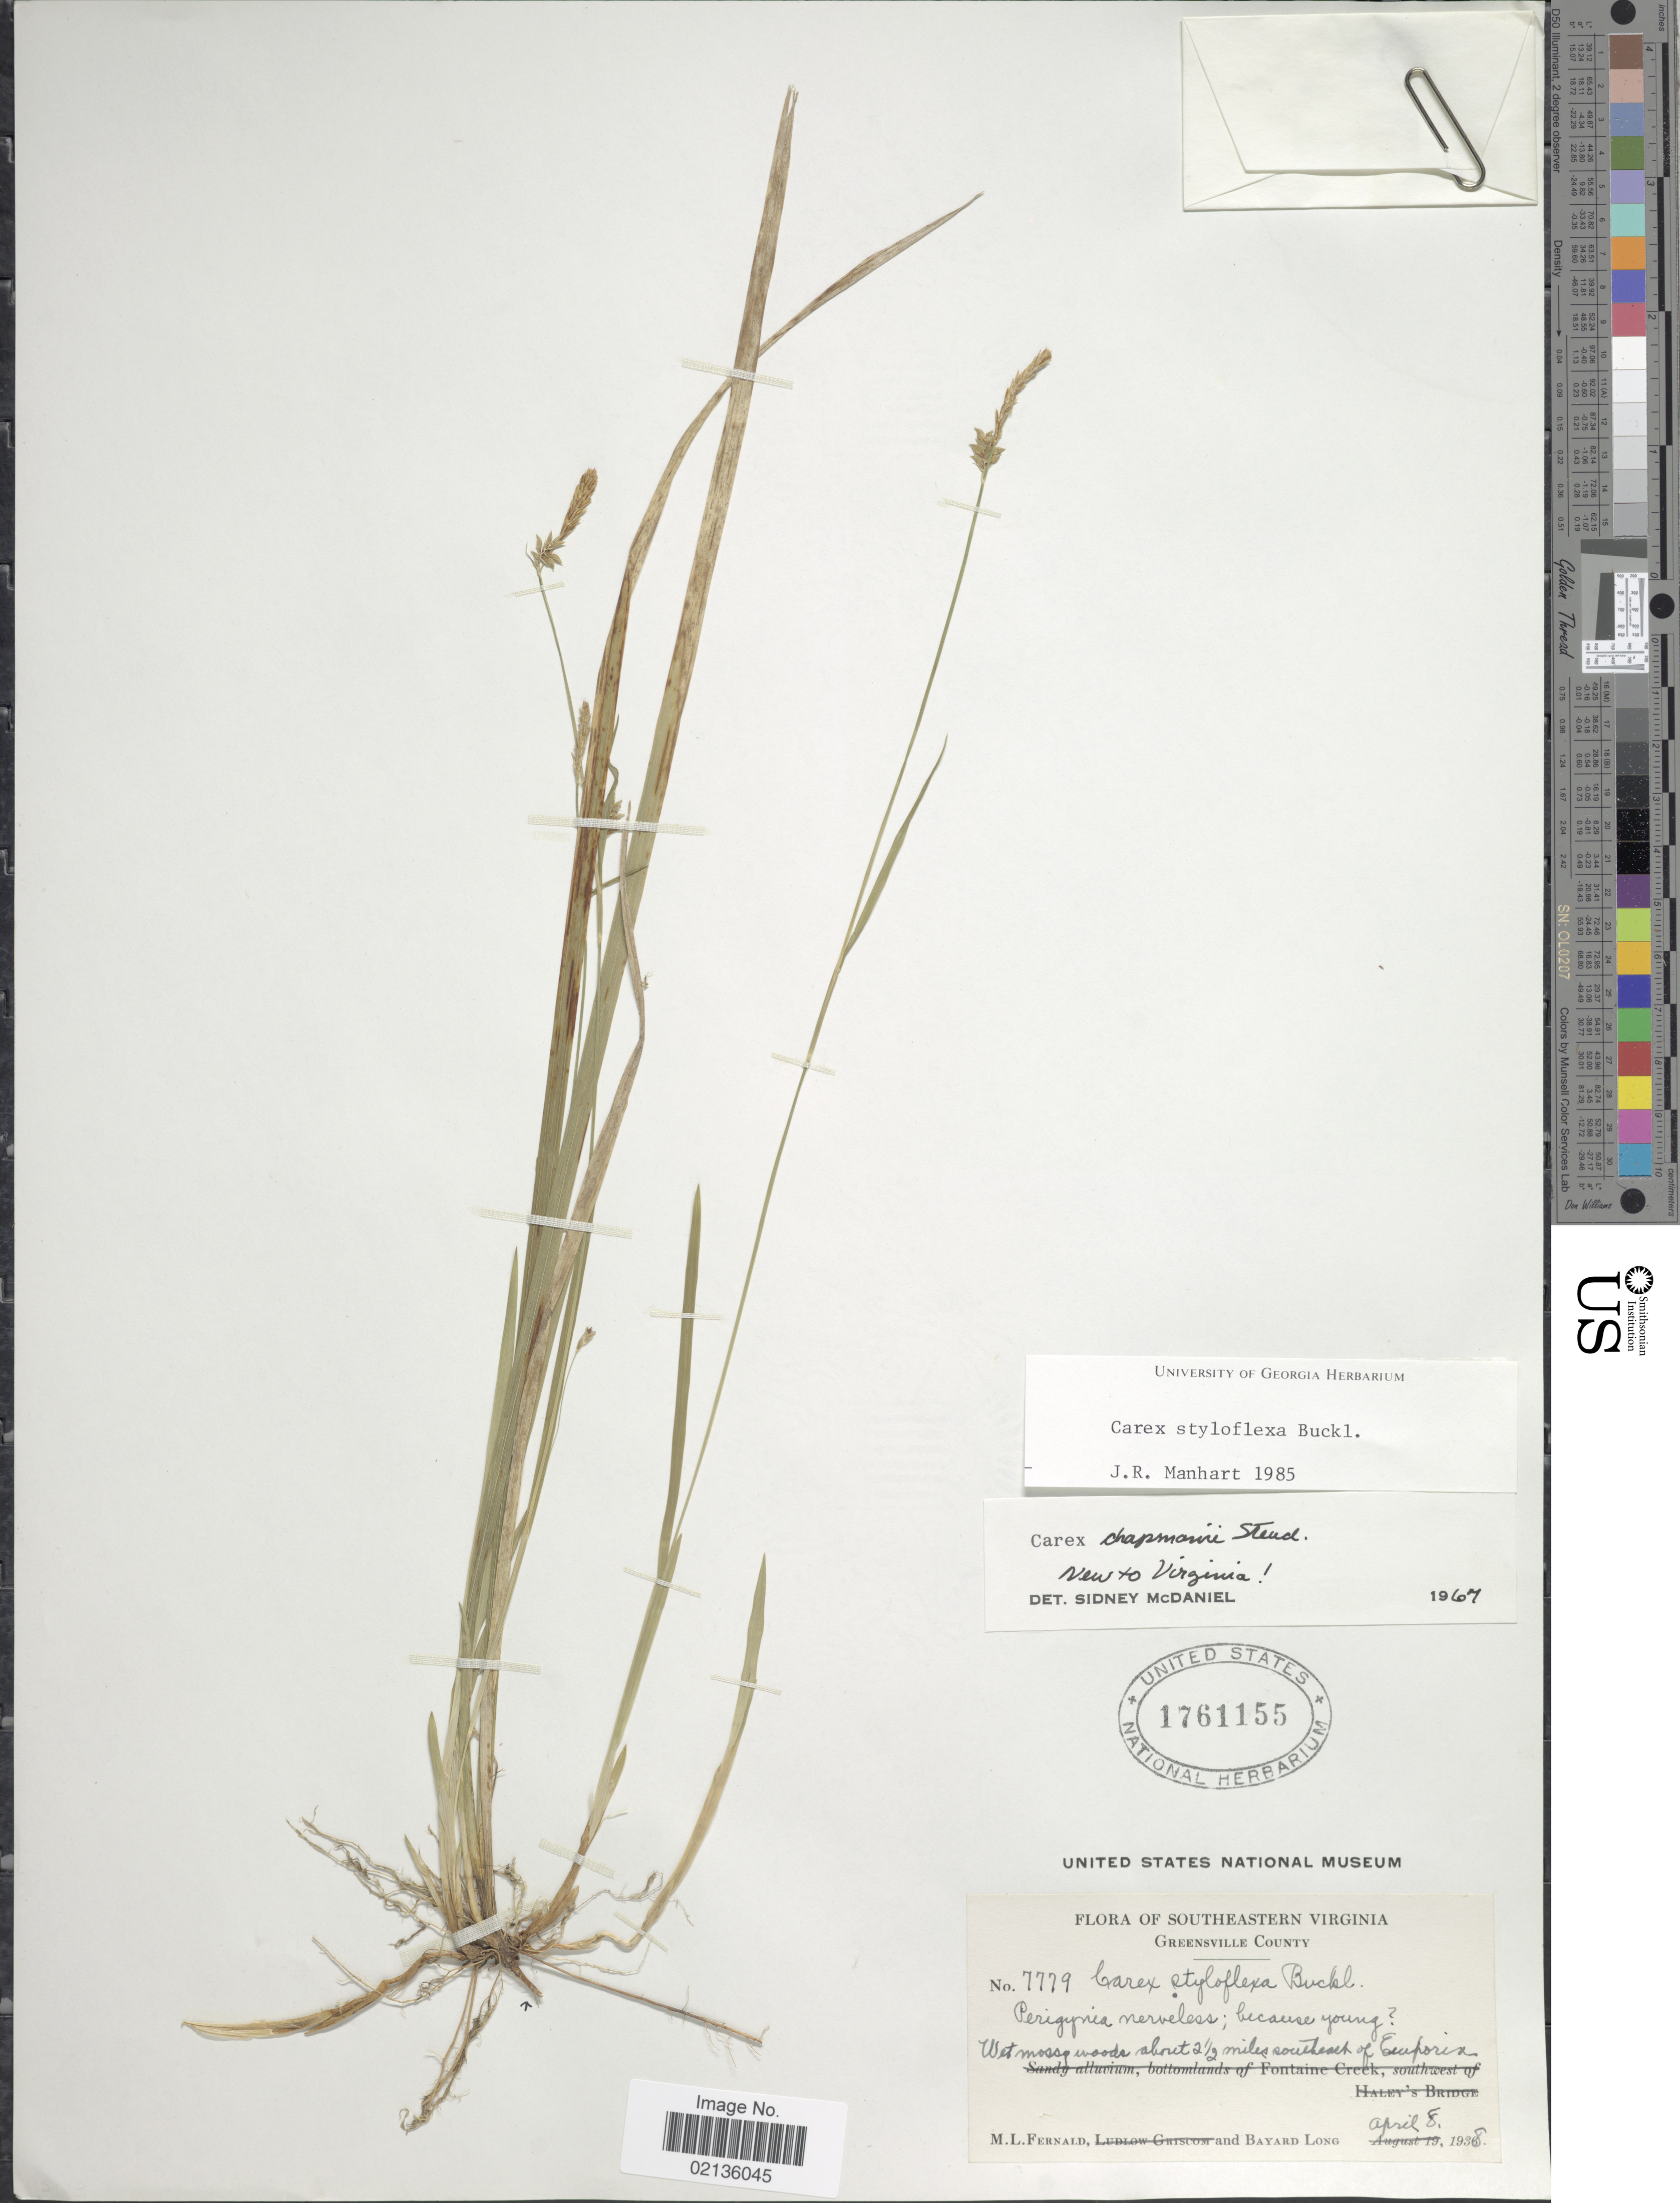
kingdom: Plantae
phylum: Tracheophyta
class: Liliopsida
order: Poales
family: Cyperaceae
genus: Carex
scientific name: Carex styloflexa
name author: Buckley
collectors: M. L. Fernald & B. Long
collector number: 7779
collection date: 1938-04-08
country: United States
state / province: Virginia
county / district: Greensville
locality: Southeastern Virginia, Greensville County. Wet mossy woods about 2½ miles southeast of Emporia.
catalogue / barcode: US 1761155